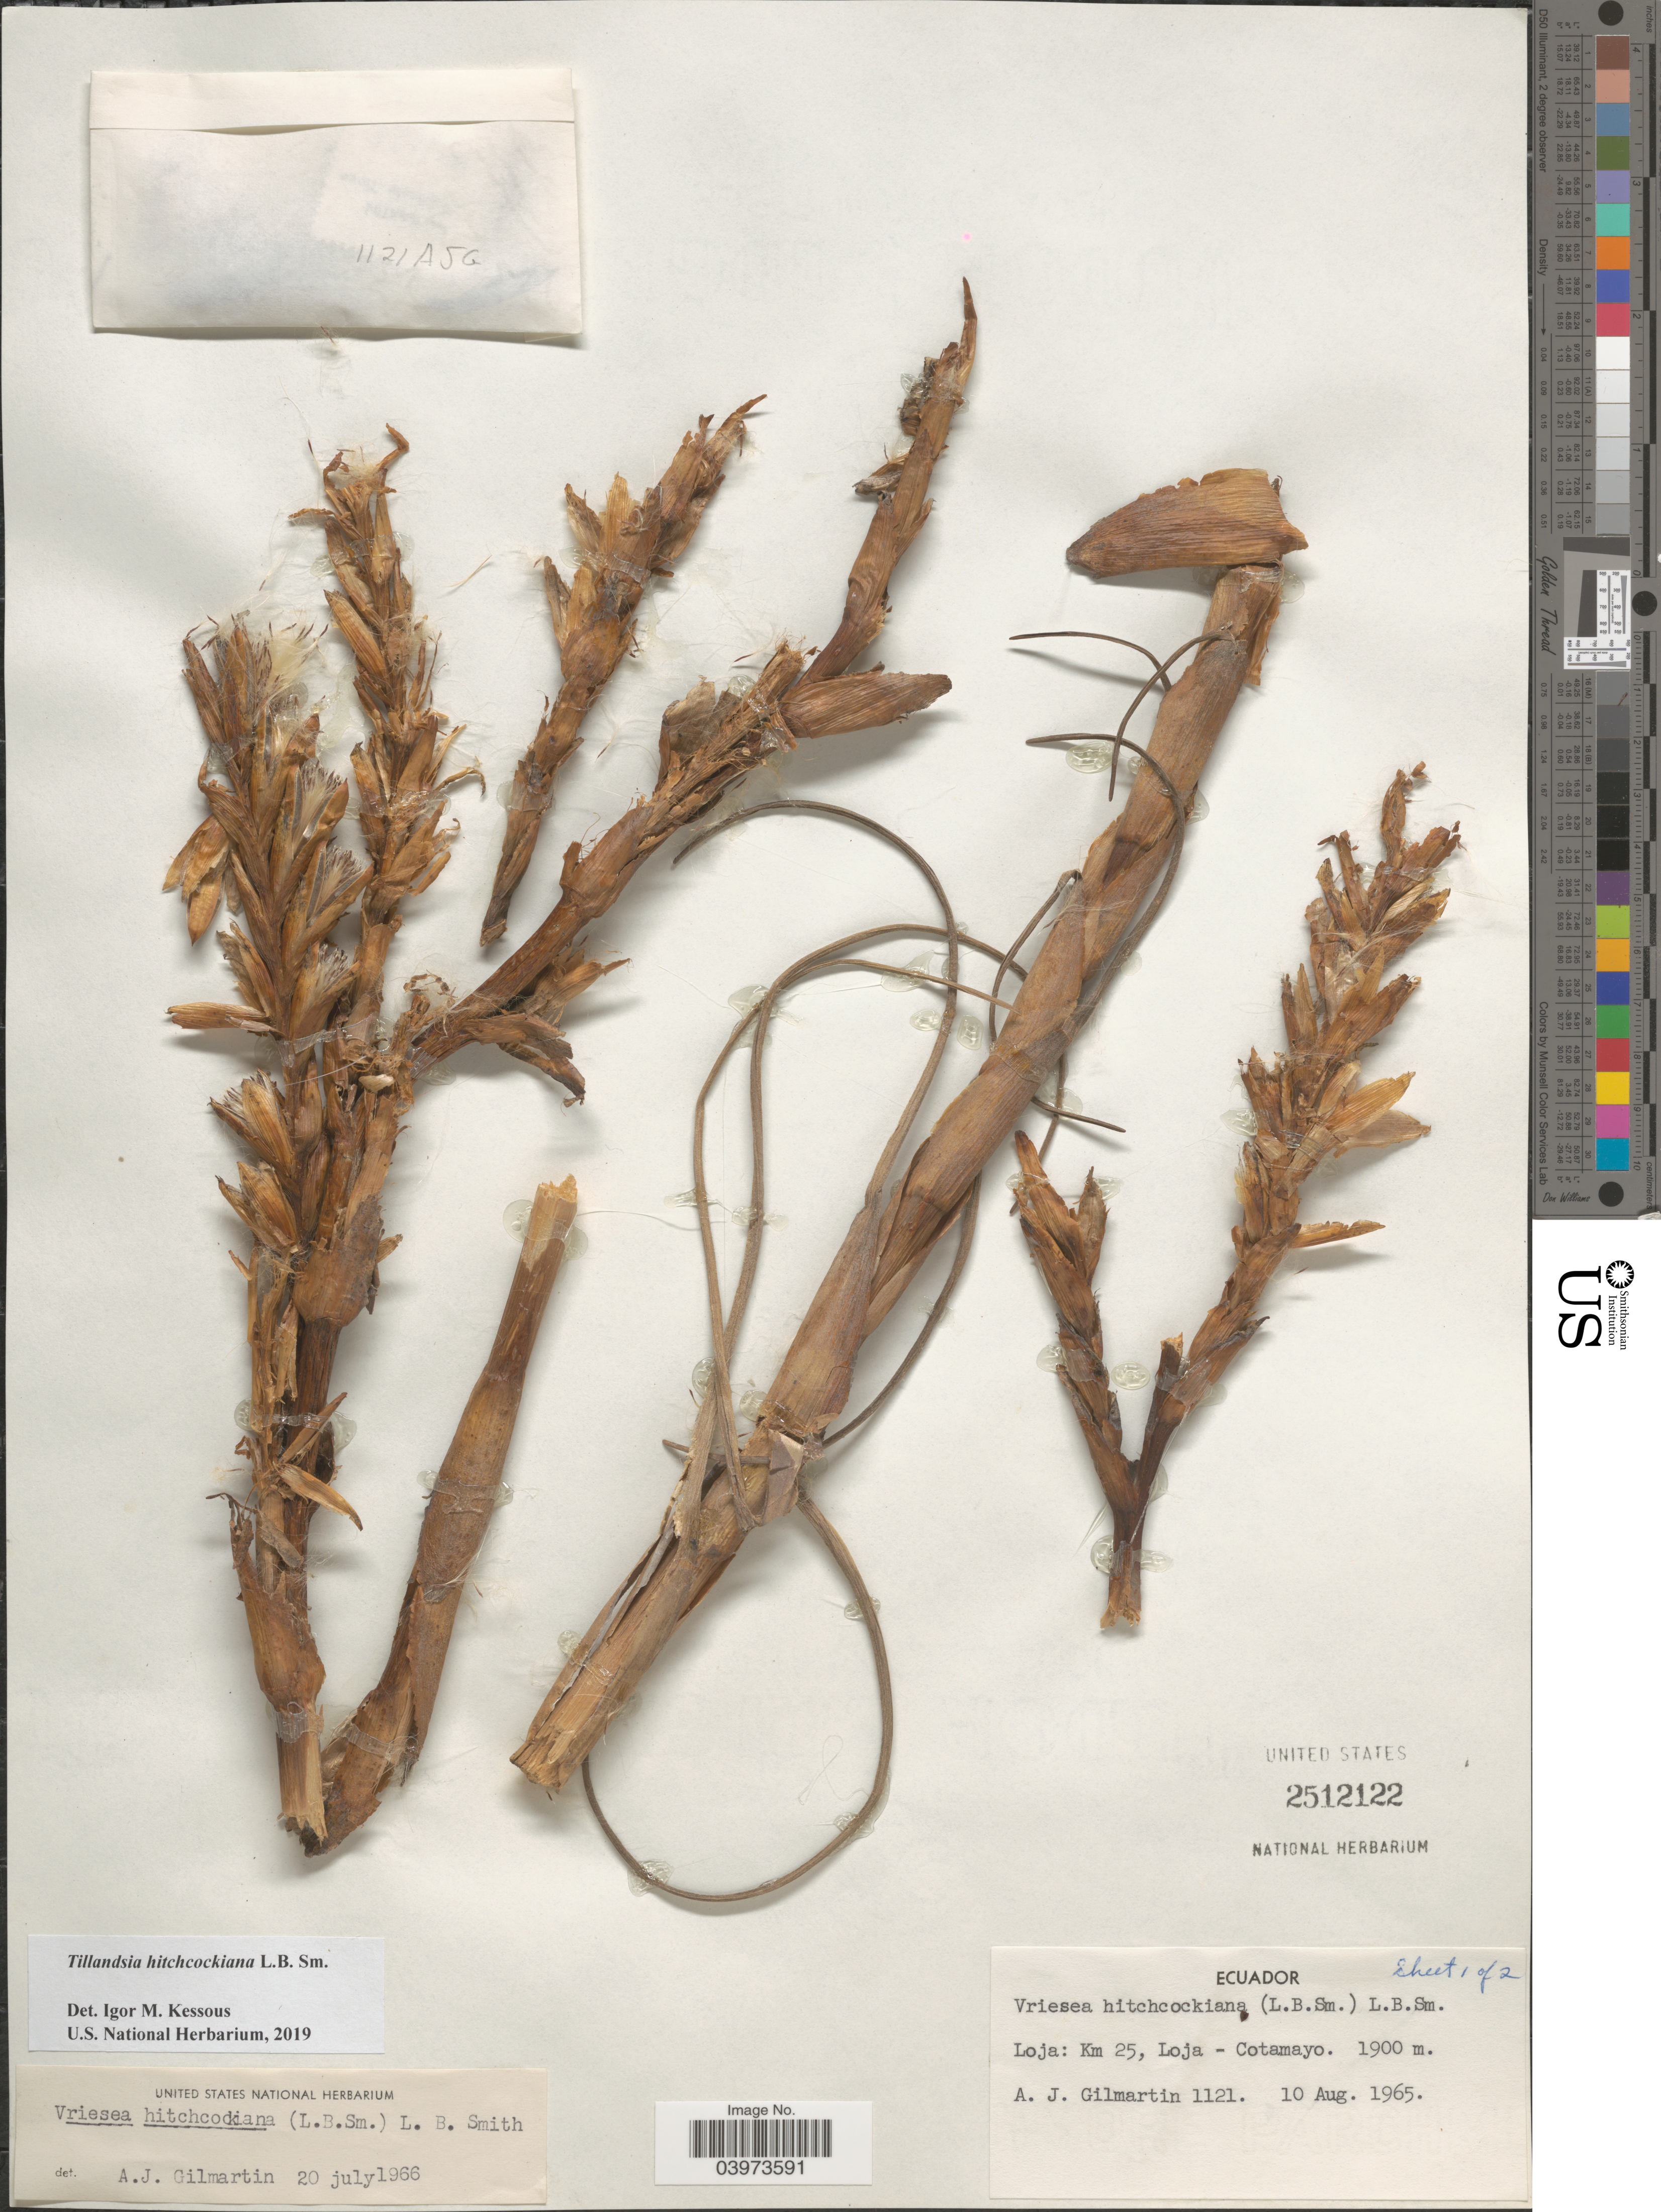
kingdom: Plantae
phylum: Tracheophyta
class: Liliopsida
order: Poales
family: Bromeliaceae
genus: Tillandsia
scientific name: Tillandsia hitchcockiana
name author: L.B. Sm.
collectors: A. J. Gilmartin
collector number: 1121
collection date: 1965-08-10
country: Ecuador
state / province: Loja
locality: Km 25, Loja - Cotamayo.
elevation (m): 1900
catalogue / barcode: US 2512122